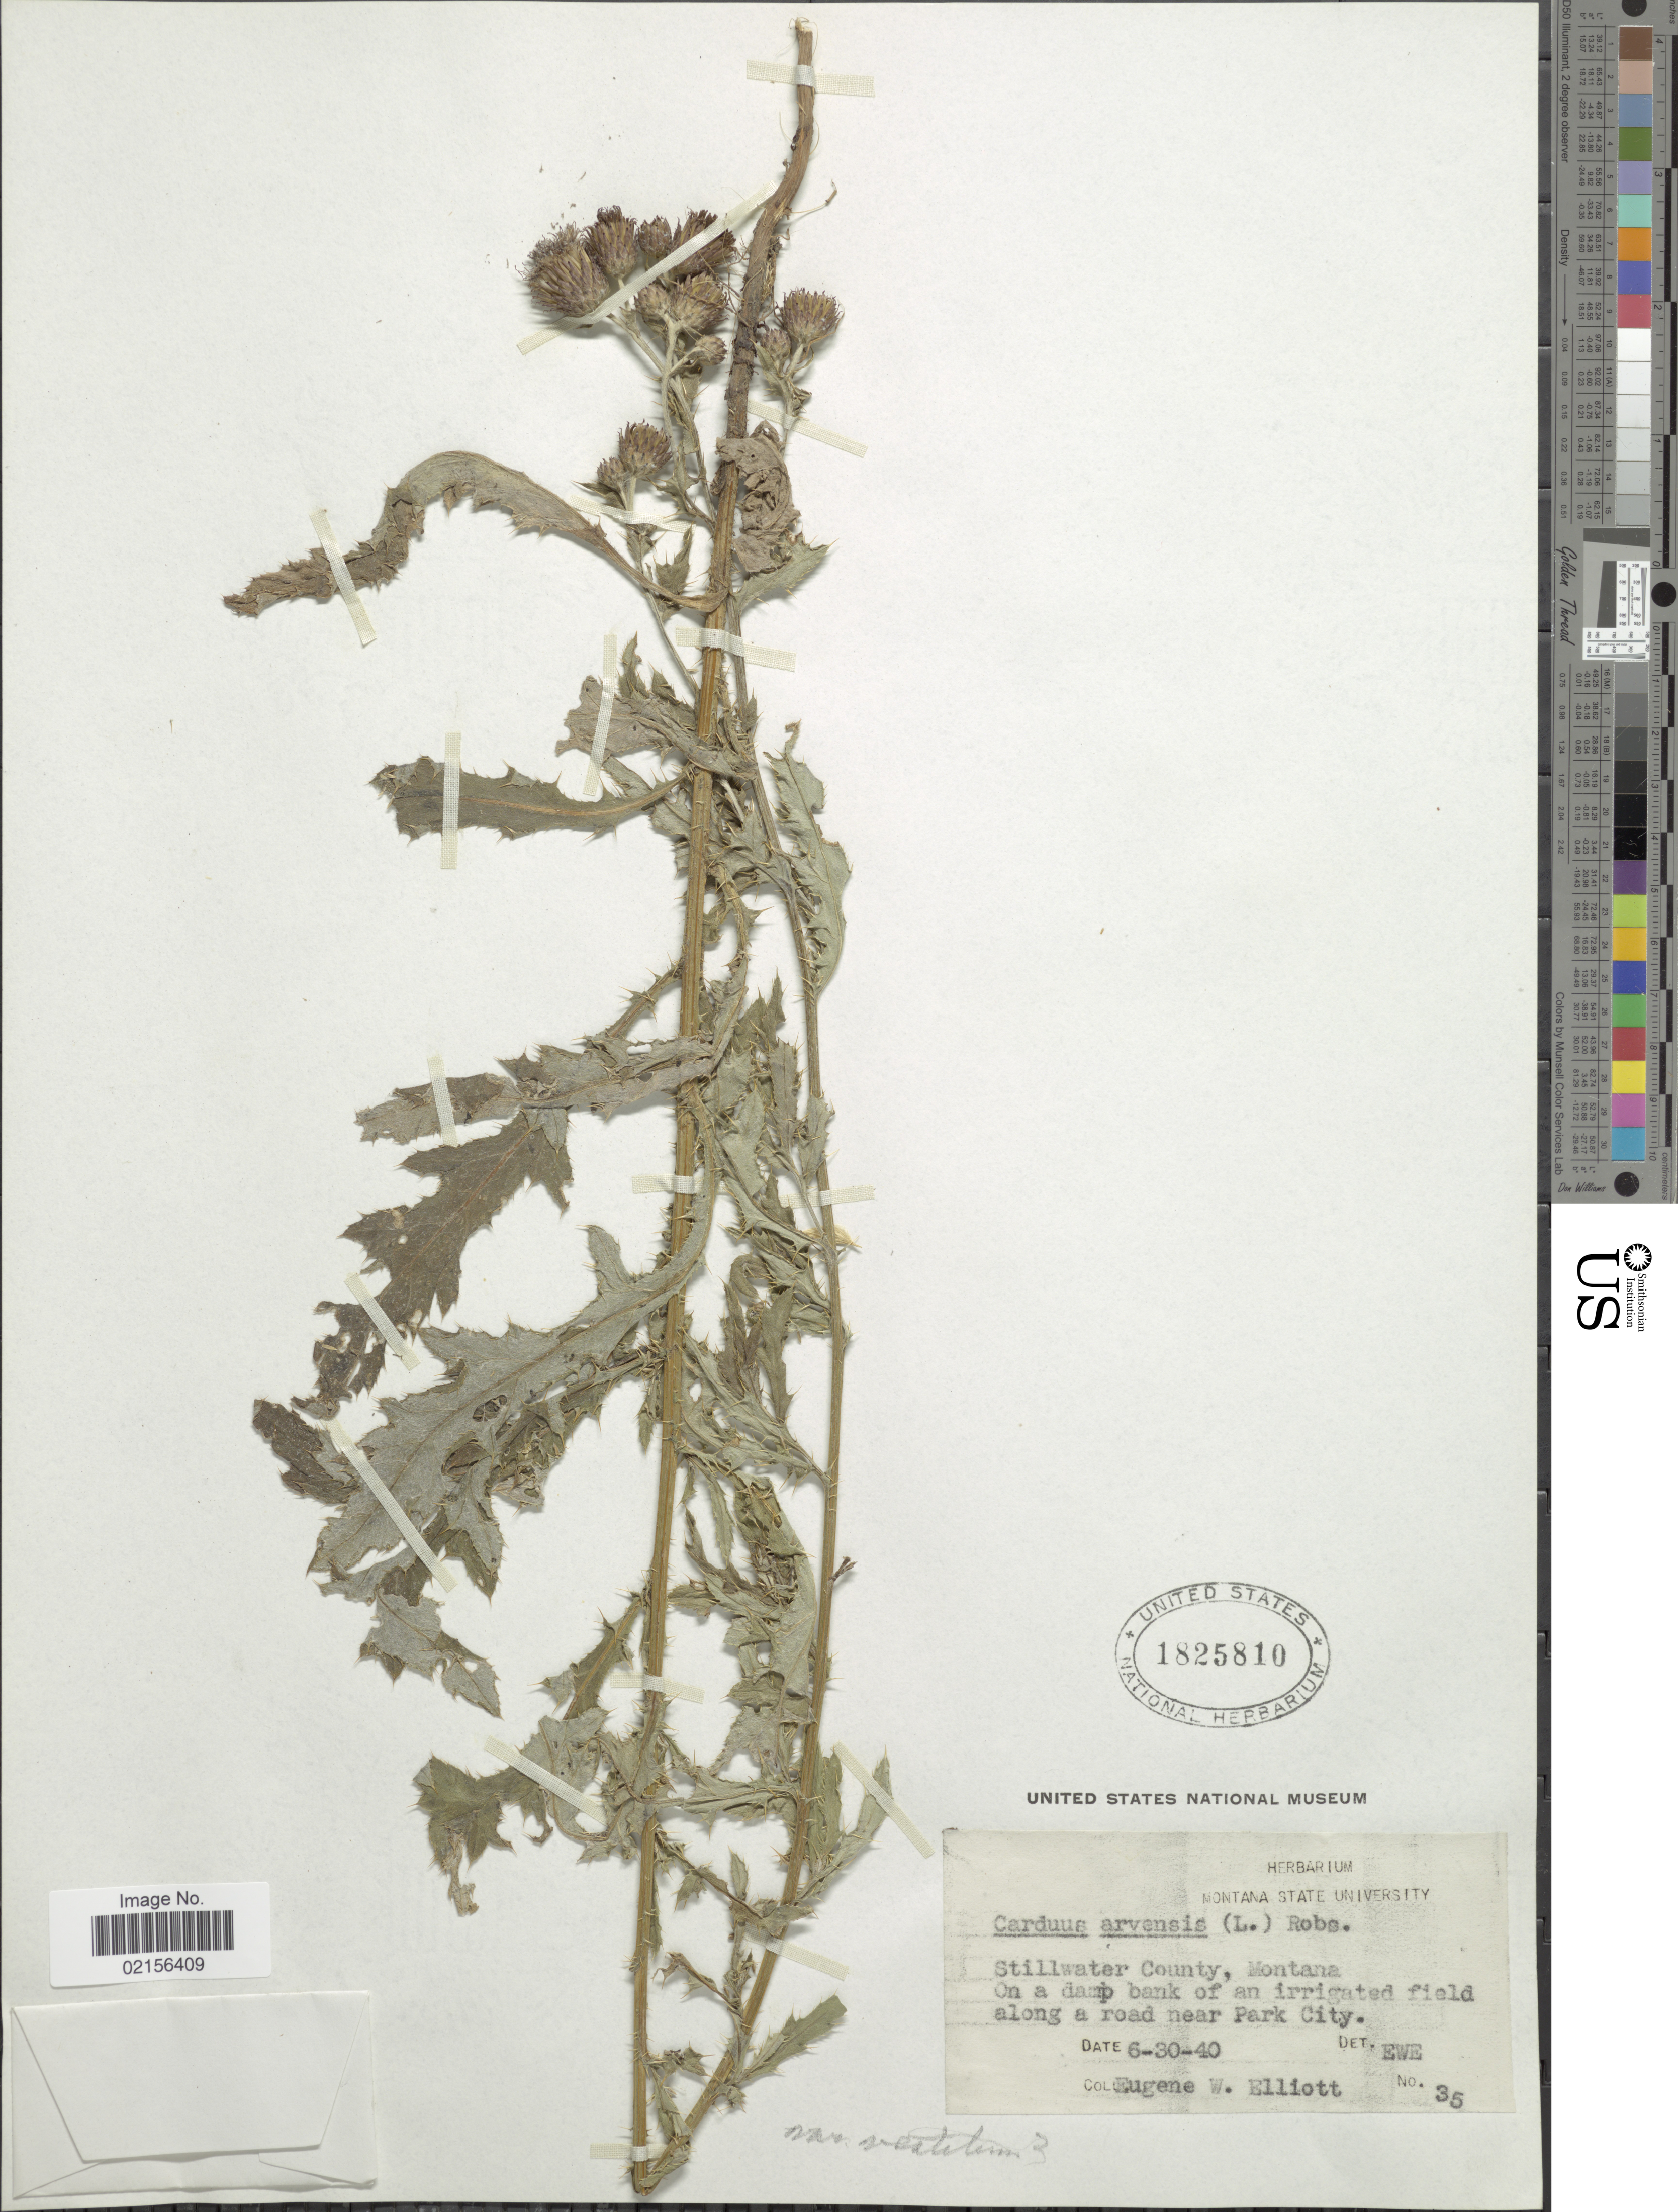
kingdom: Plantae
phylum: Tracheophyta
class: Magnoliopsida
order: Asterales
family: Asteraceae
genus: Cirsium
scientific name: Cirsium arvense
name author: (L.) Scop.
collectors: E. Elliot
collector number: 35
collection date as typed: Transcribed d/m/y: 30/6/40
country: United States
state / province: Montana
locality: Stillwater County, On a damp bank of an irrigated field along a road near Park City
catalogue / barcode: US 1825810